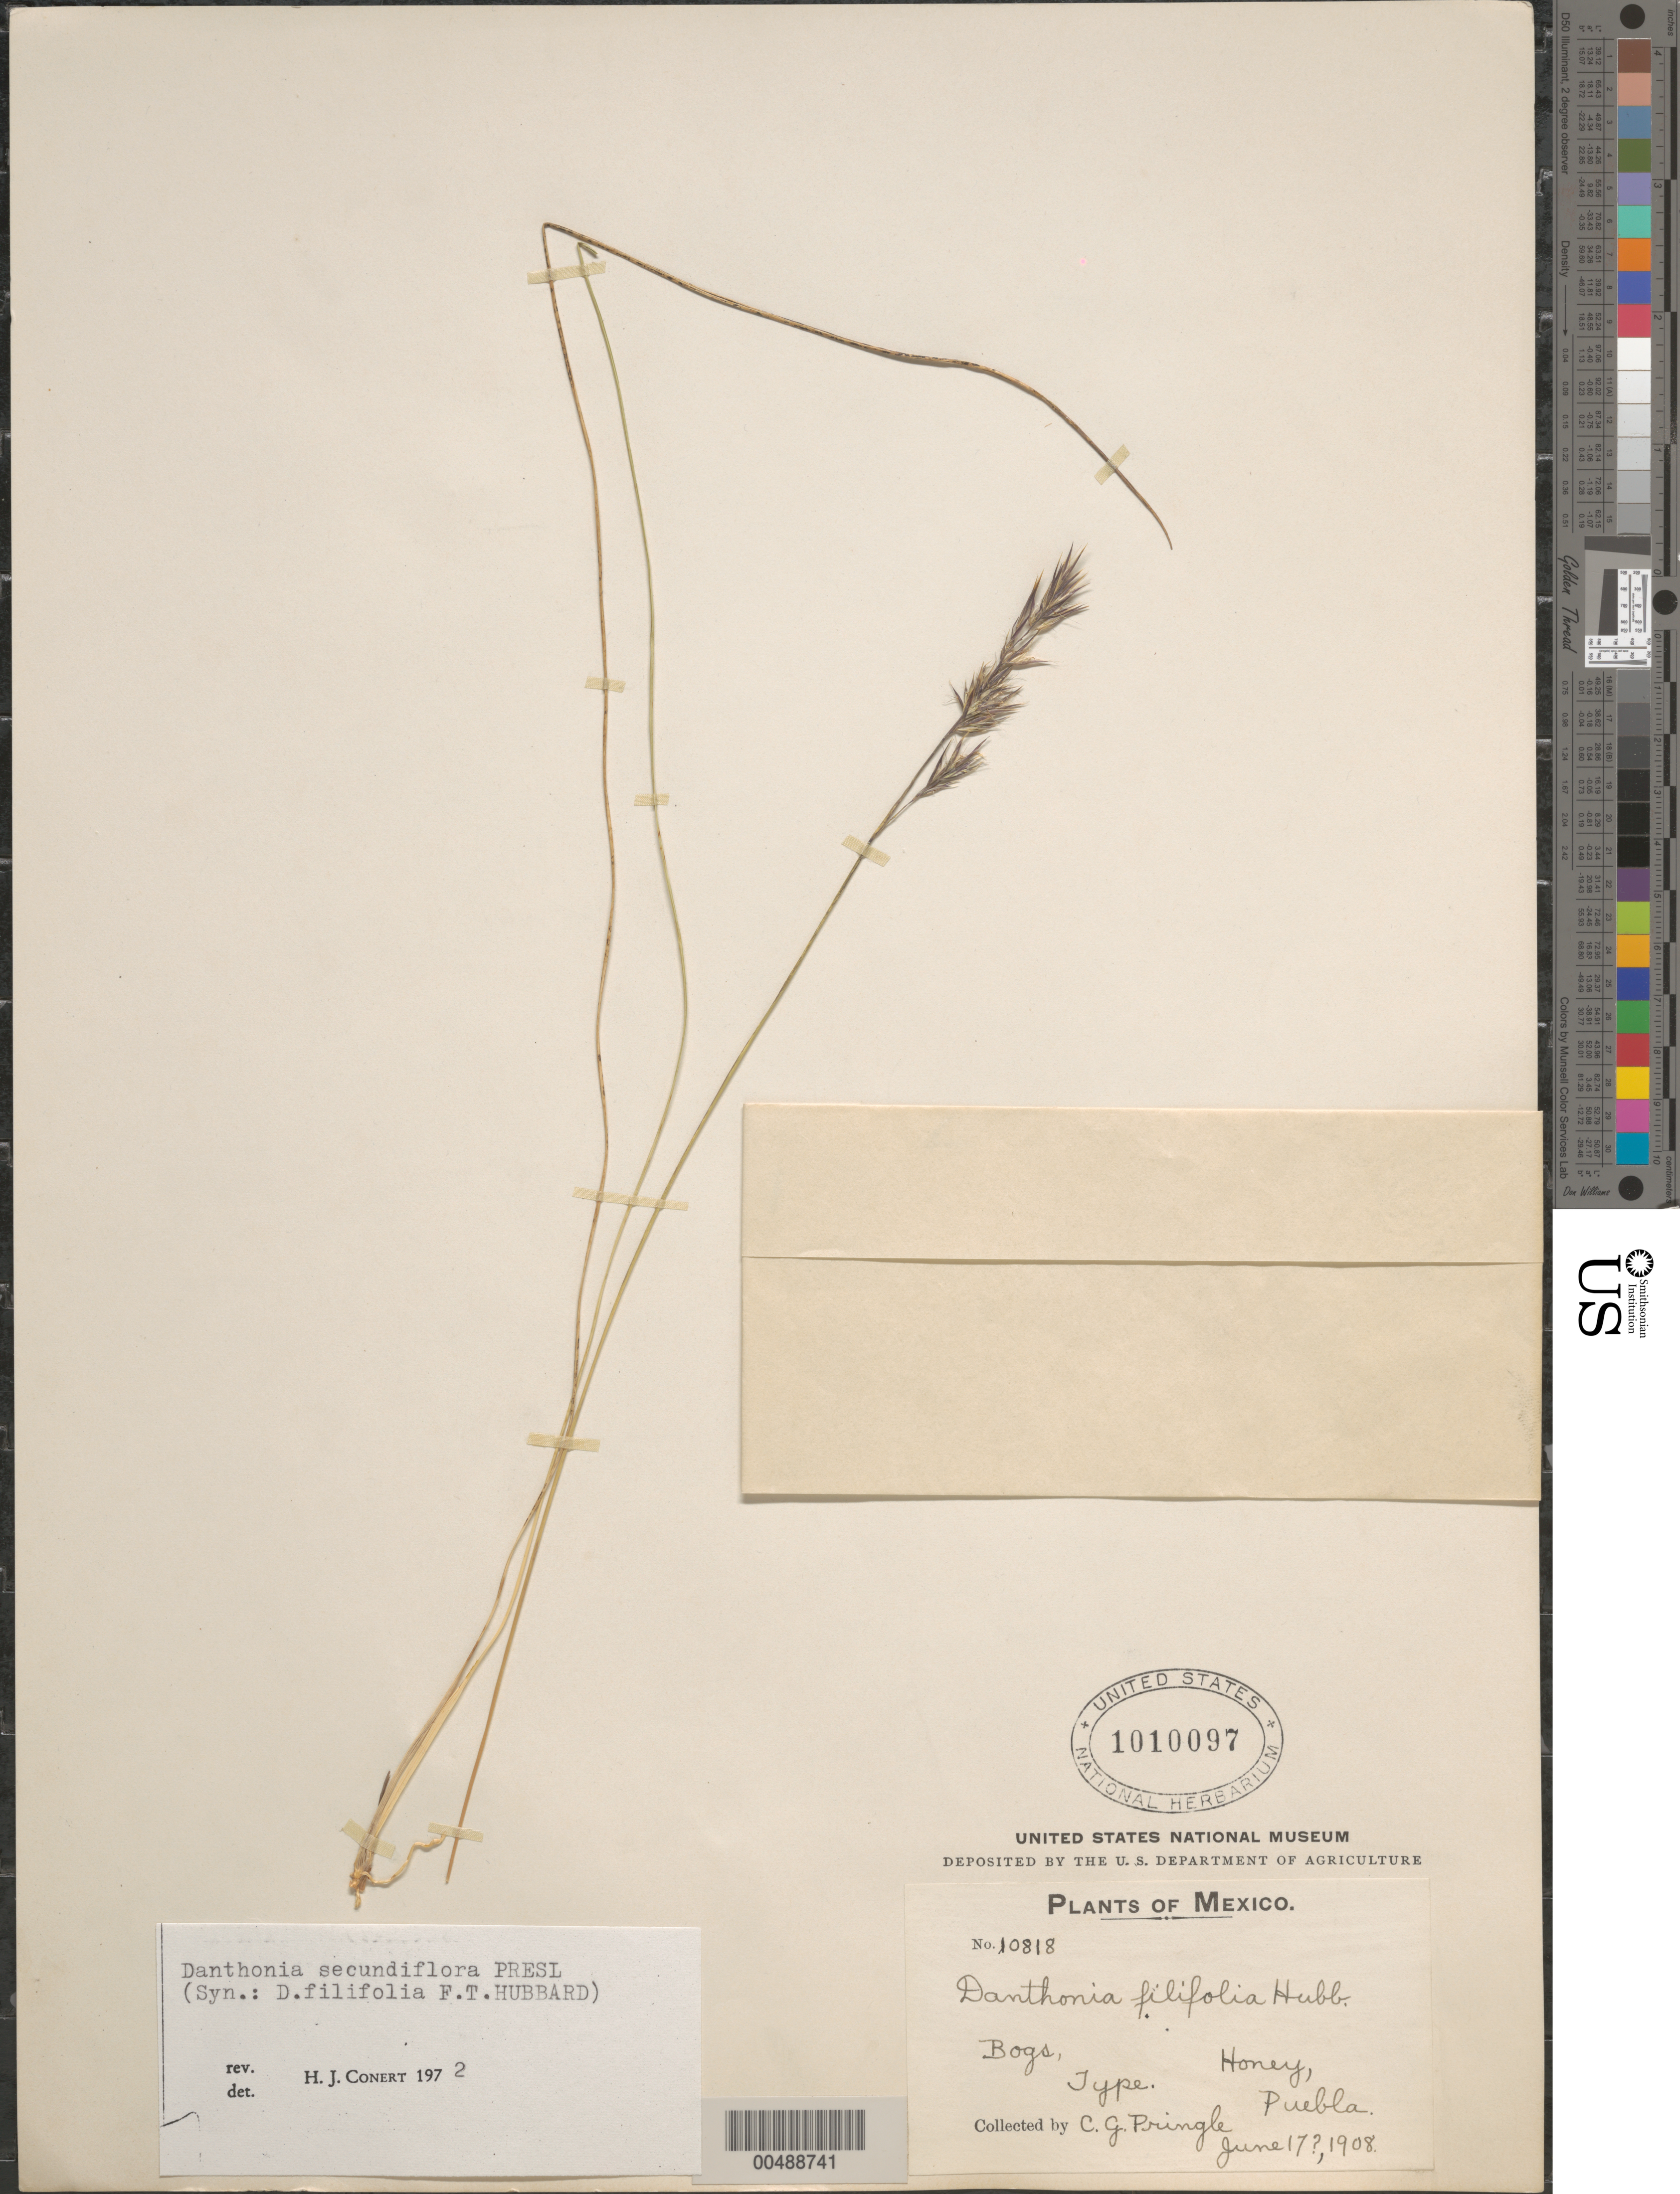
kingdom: Plantae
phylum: Tracheophyta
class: Liliopsida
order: Poales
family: Poaceae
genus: Danthonia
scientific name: Danthonia secundiflora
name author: J. Presl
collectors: C. G. Pringle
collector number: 10818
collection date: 1908-06-17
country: Mexico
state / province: Puebla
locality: Bogs, Honey.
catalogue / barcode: US 1010097